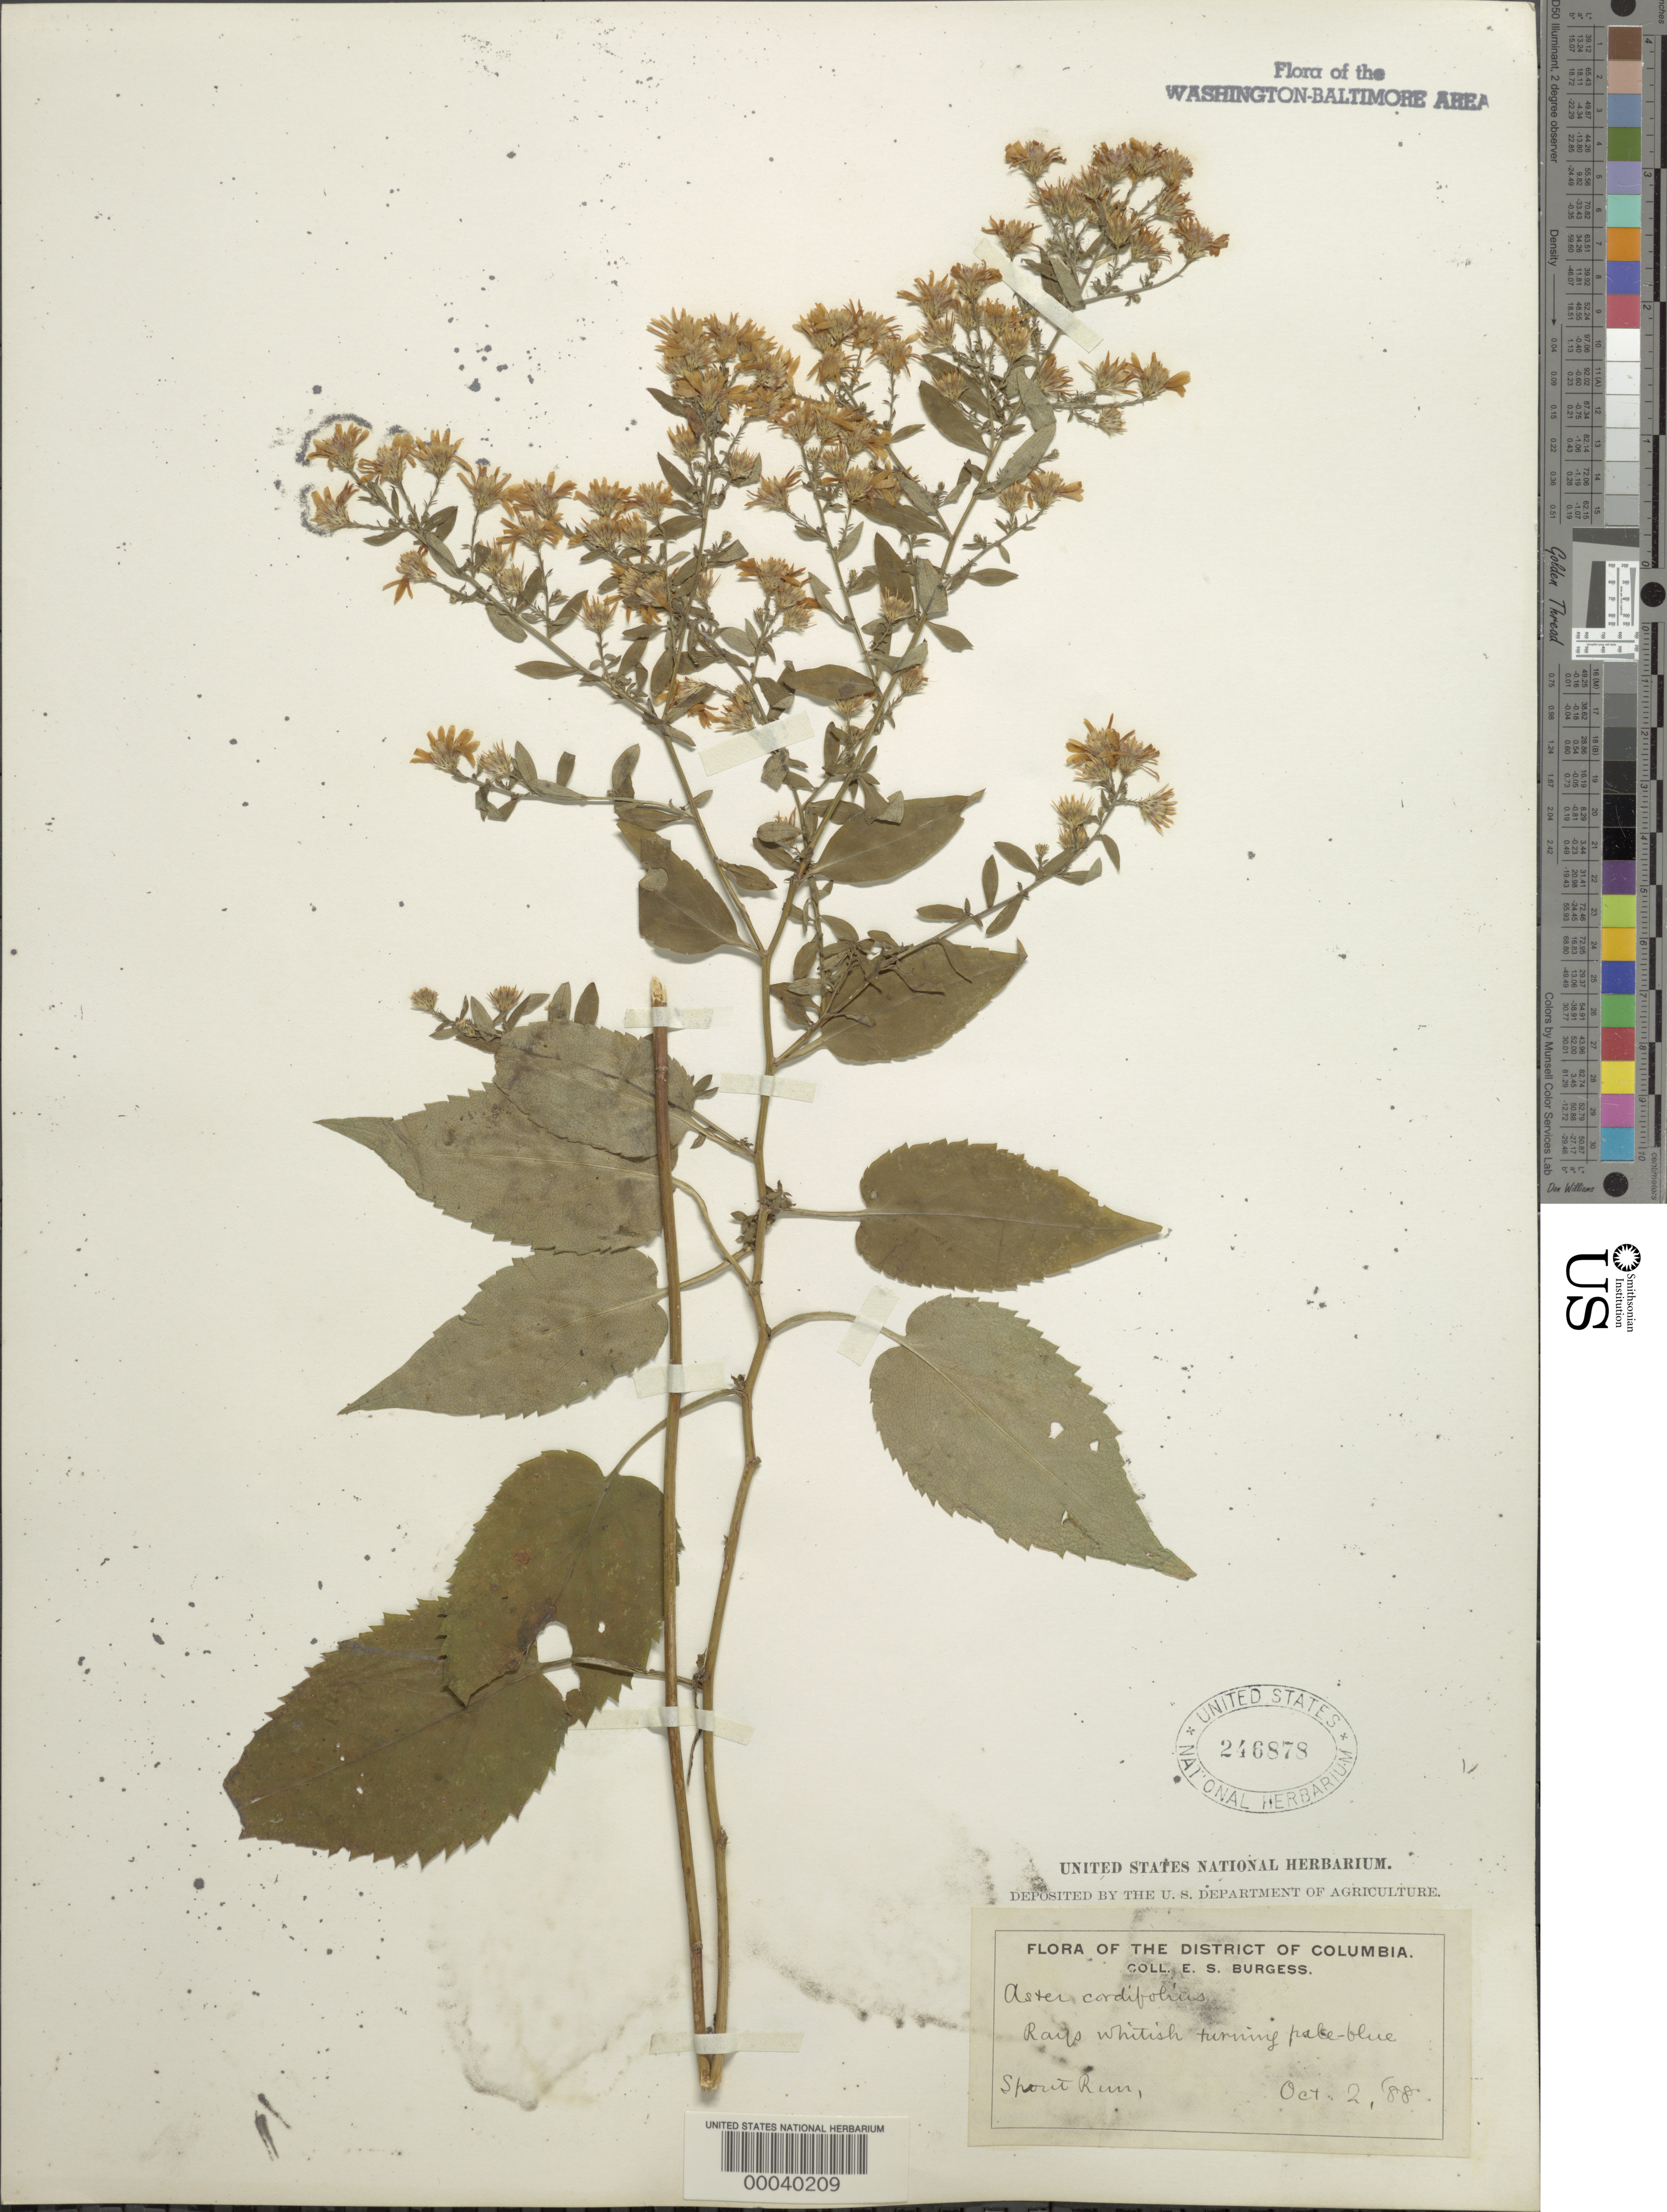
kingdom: Plantae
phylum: Tracheophyta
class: Magnoliopsida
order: Asterales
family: Asteraceae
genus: Symphyotrichum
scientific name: Symphyotrichum cordifolium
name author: (L.) G.L. Nesom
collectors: E. Burgess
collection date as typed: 02 Oct 1888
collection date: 1888-10-02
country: United States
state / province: Virginia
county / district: Fairfax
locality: Spout Run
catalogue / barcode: US 246878